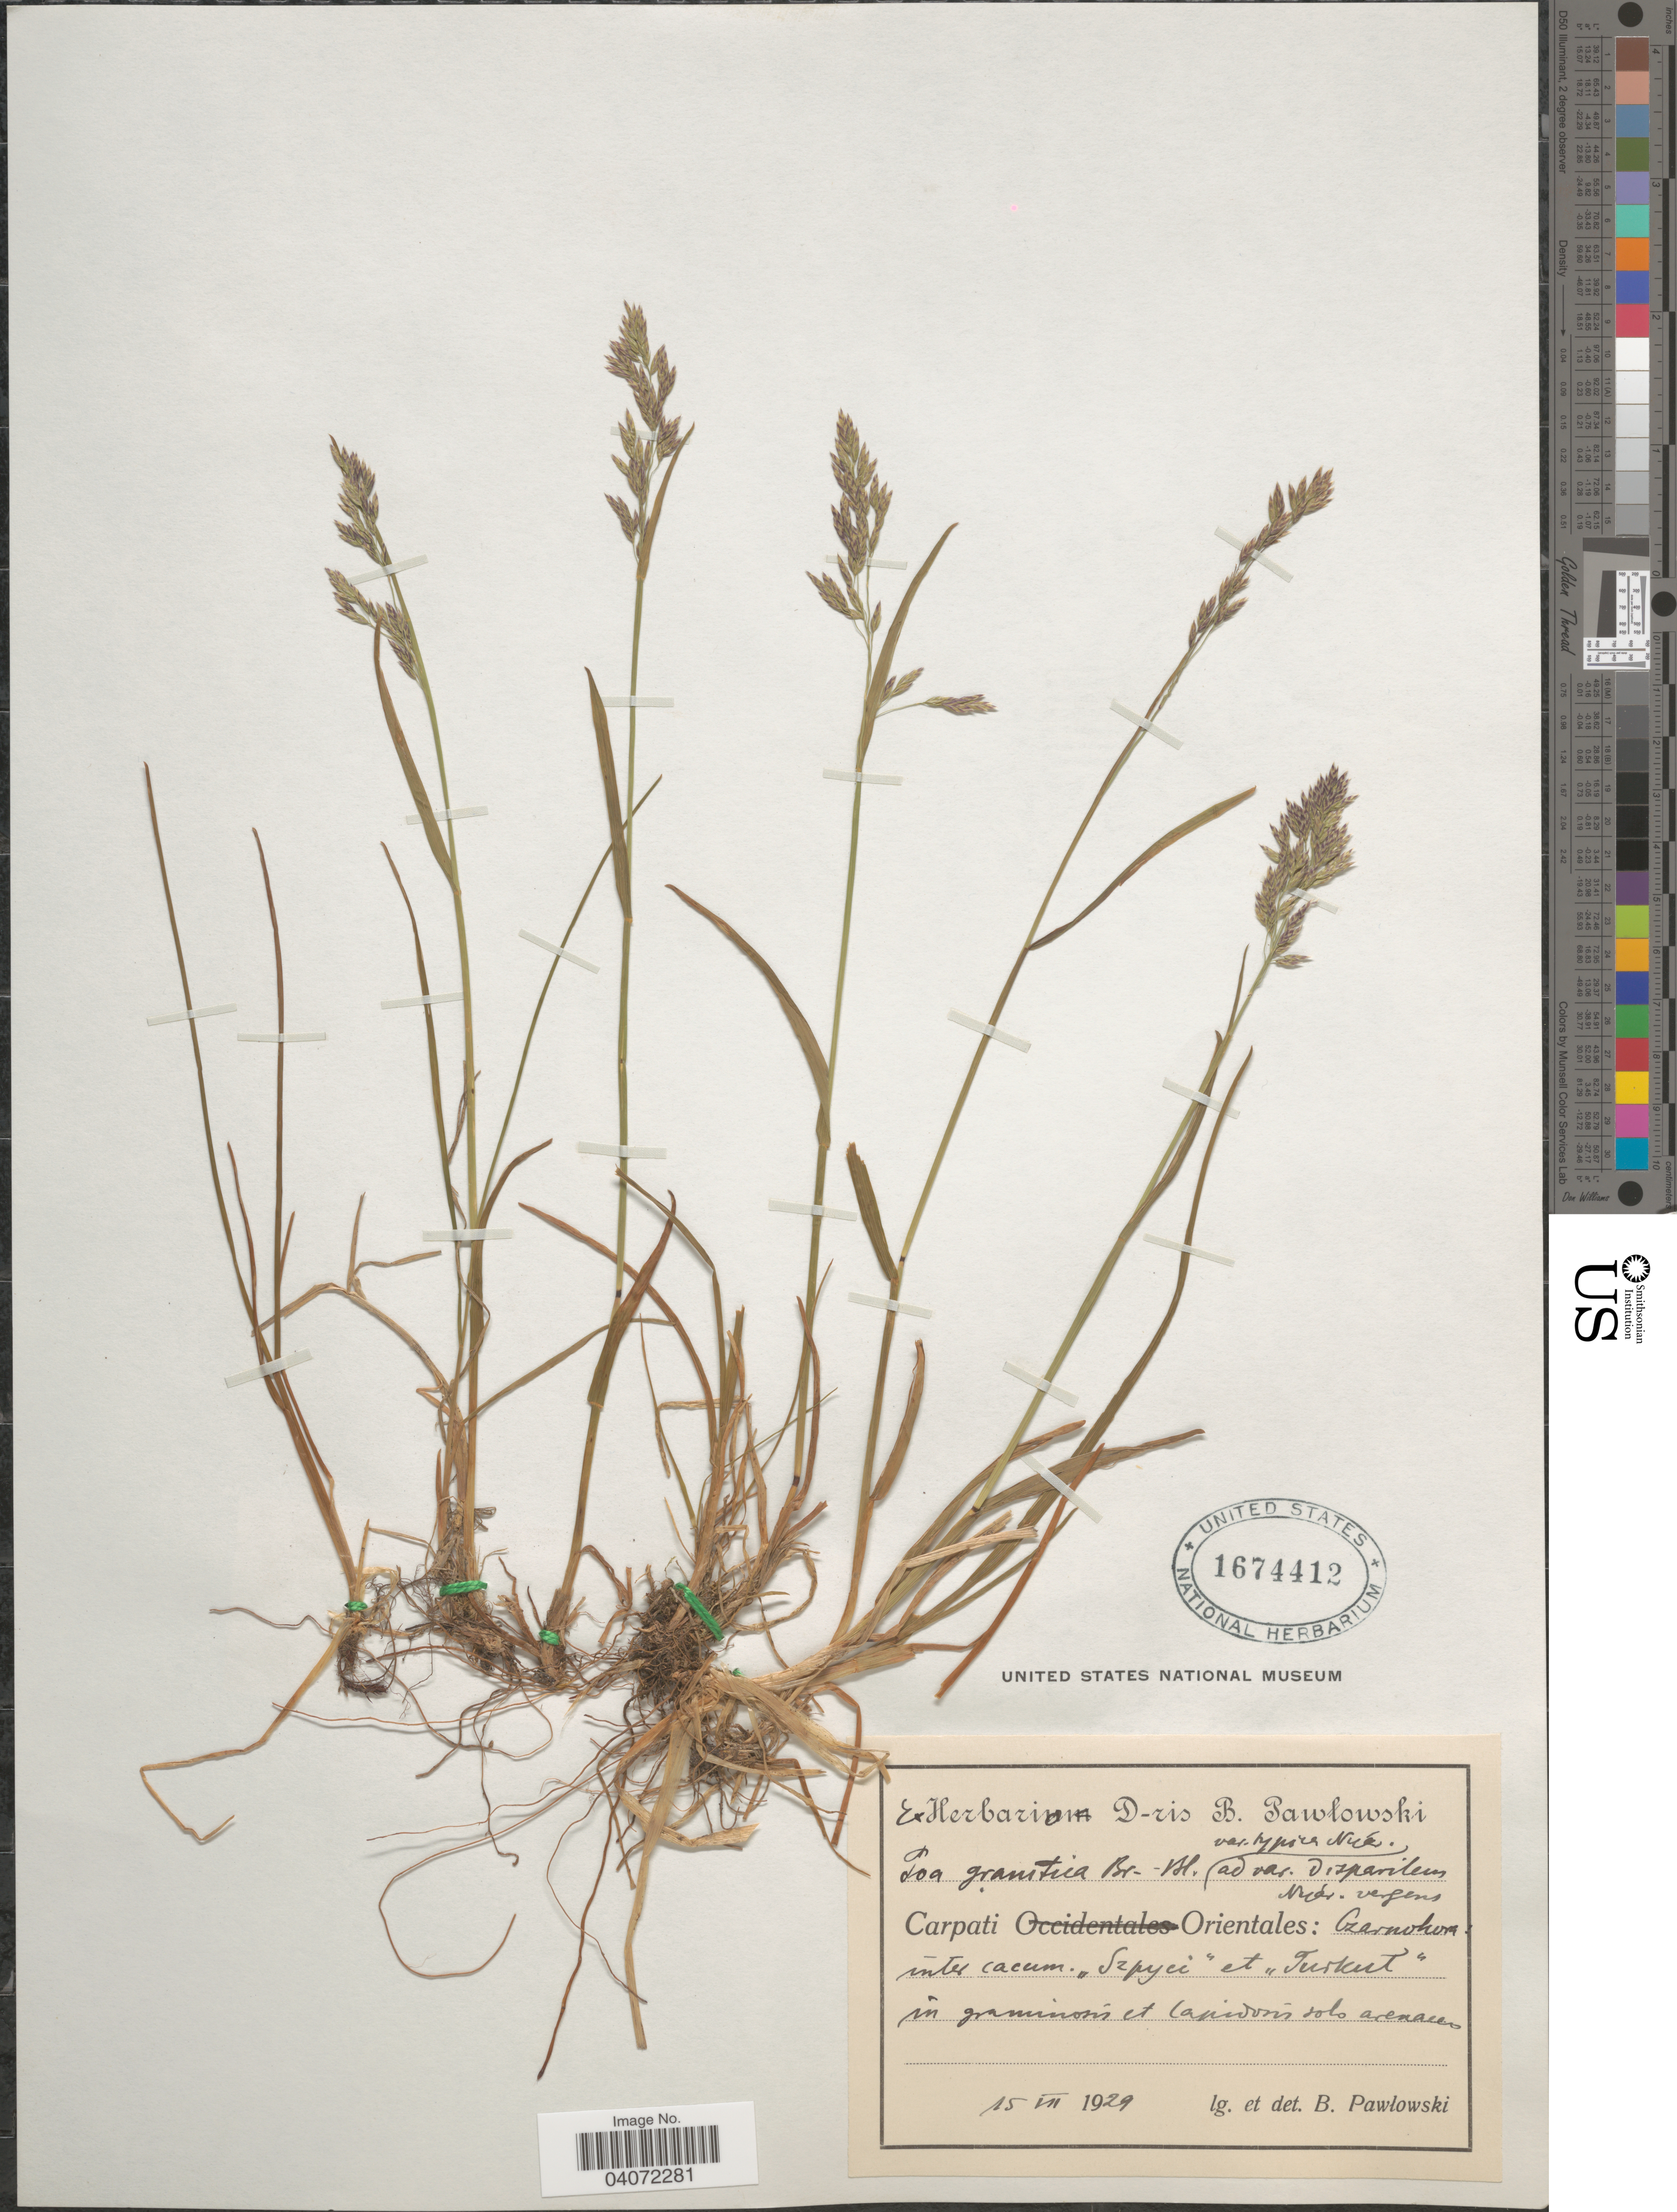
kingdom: Plantae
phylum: Tracheophyta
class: Liliopsida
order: Poales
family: Poaceae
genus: Poa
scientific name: Poa granitica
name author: Braun-Blanq.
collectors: B. Pawlowski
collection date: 1929-07-15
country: Ukraine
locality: Carpati Orientales: Czarnohora inter cacum. "Szpyci" et "Turkut" in graminosis et lapidosis solo arenaceo.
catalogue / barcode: US 1674412